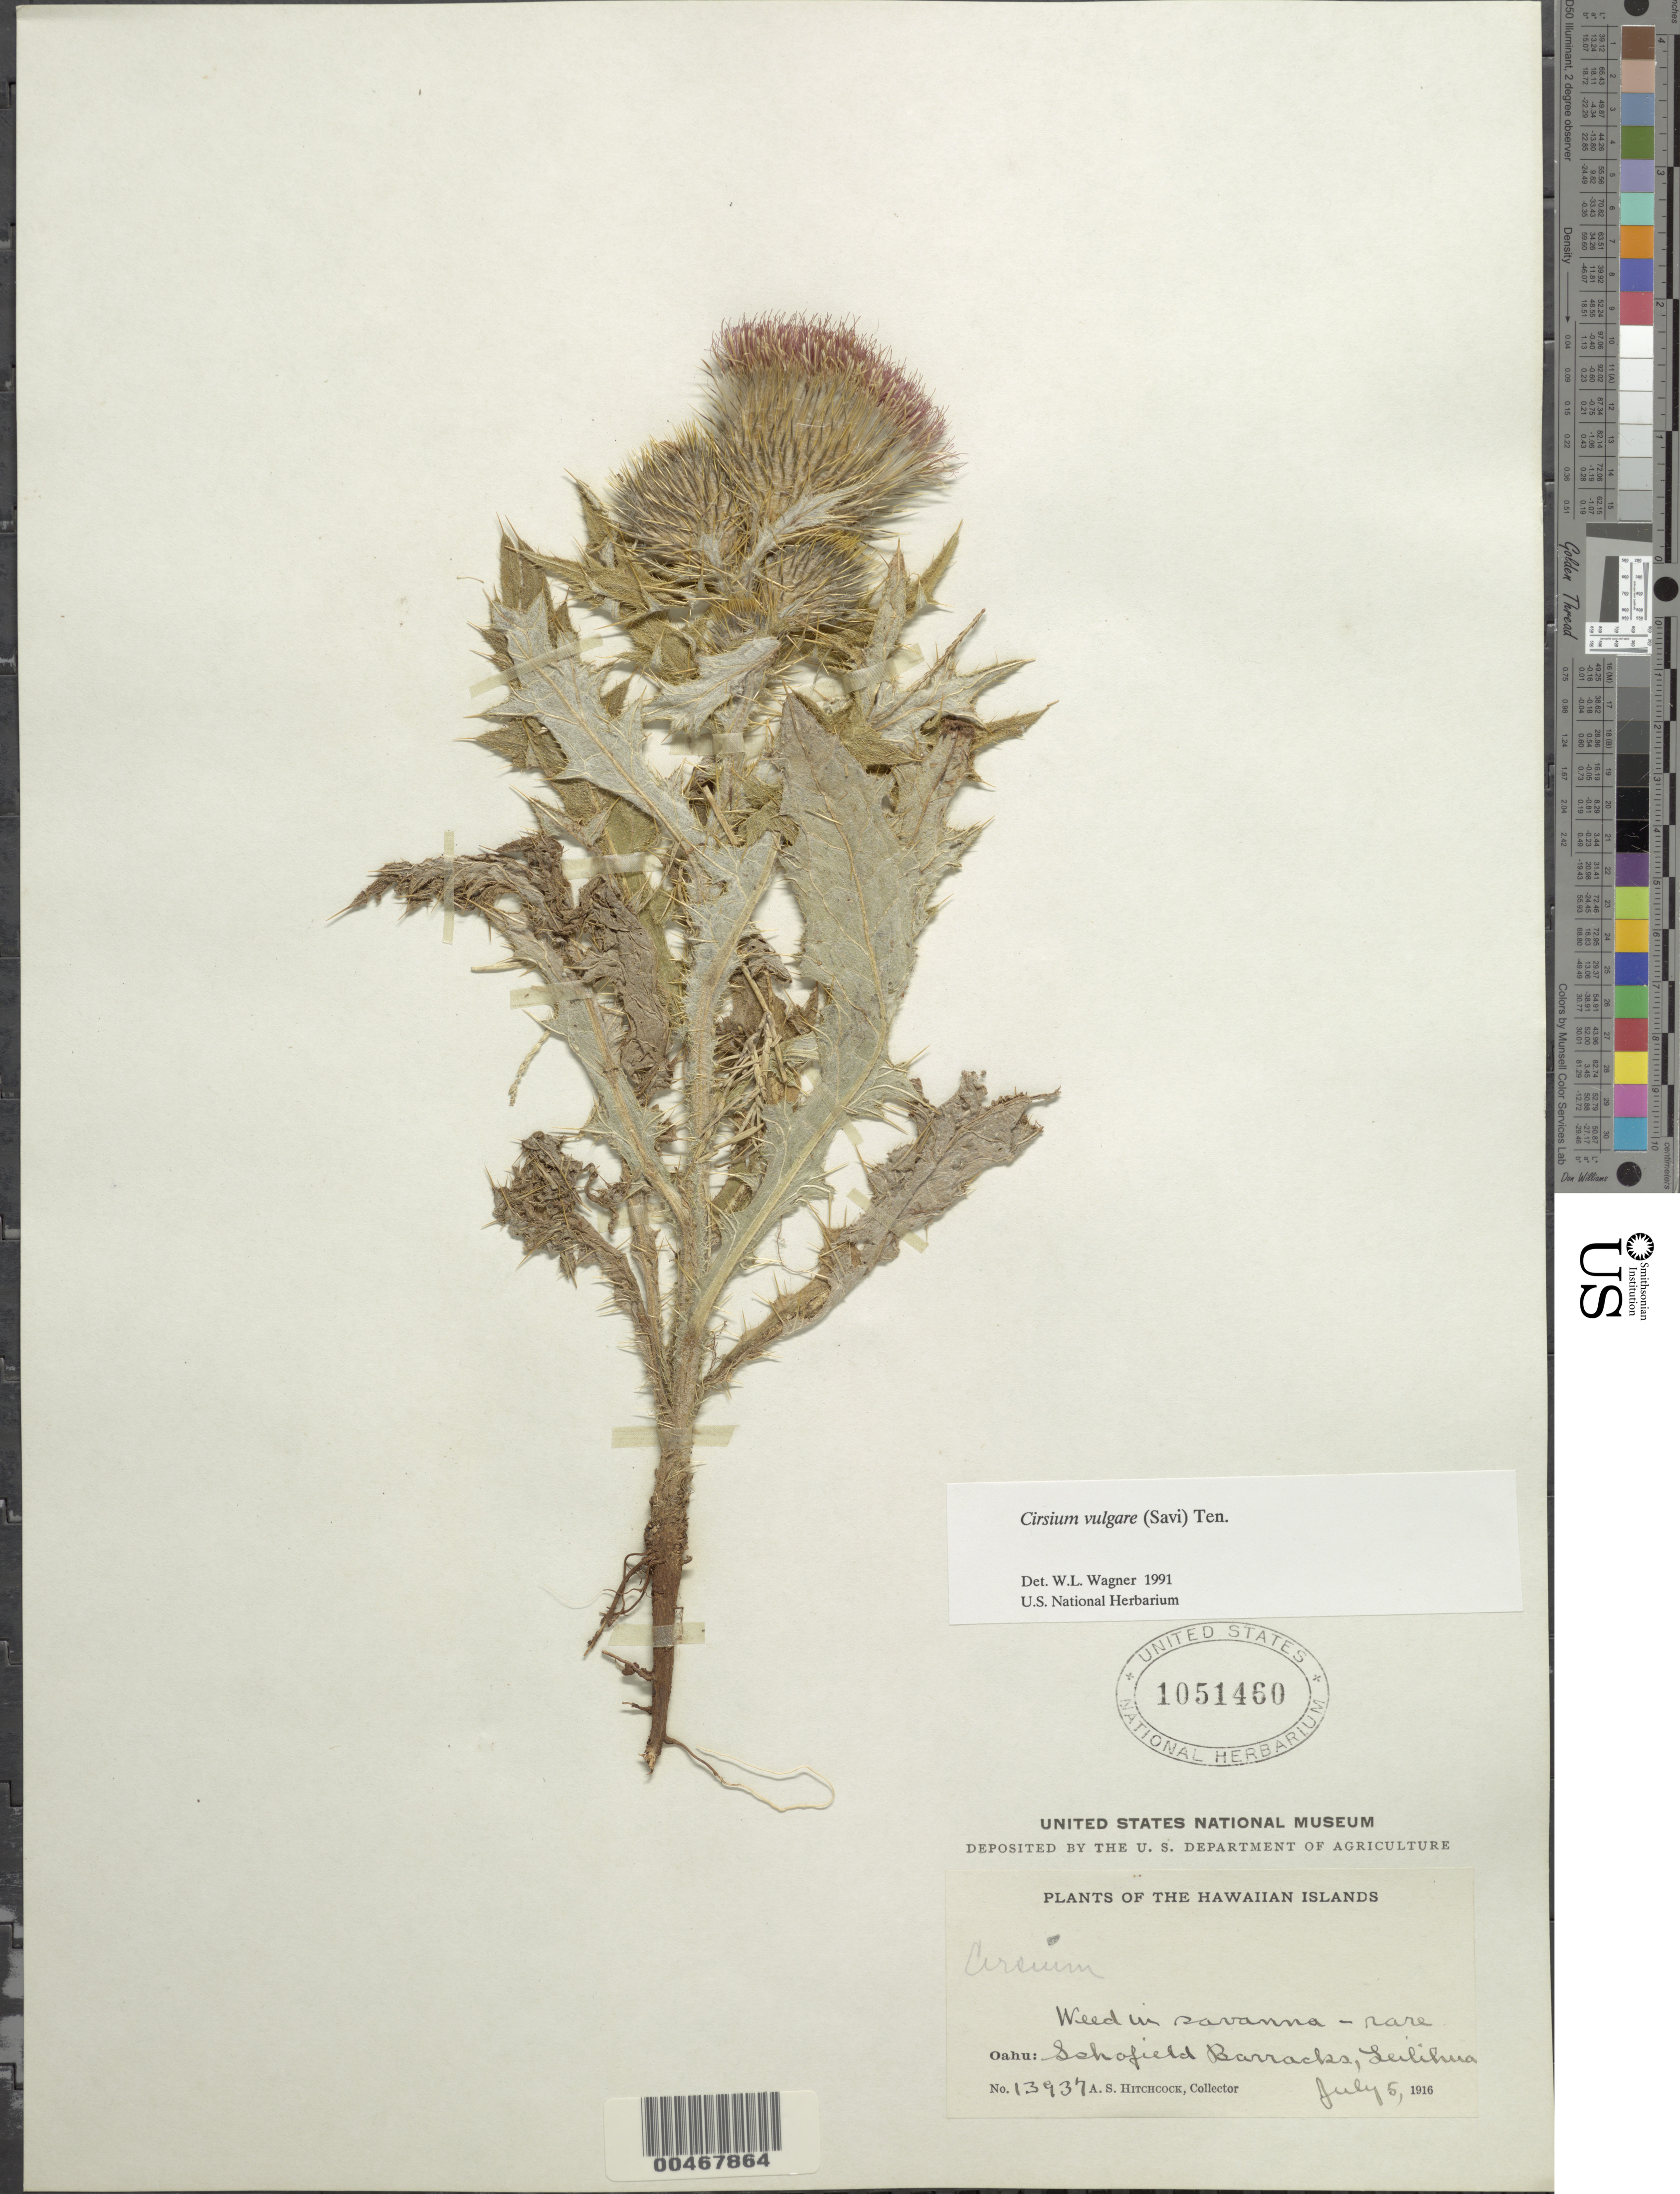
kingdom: Plantae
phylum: Tracheophyta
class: Magnoliopsida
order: Asterales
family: Asteraceae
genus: Cirsium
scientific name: Cirsium vulgare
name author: (Savi) Ten.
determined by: Wagner, W. L., (BOT), Smithsonian Institution - National Museum of Natural History (UNITED STATES)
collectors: A. S. Hitchcock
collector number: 13937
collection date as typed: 5 Jul 1916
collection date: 1916-07-05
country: United States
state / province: Hawaii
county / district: Honolulu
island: Oahu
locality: Schofield Barracks, Leilihua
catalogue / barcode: US 1051460